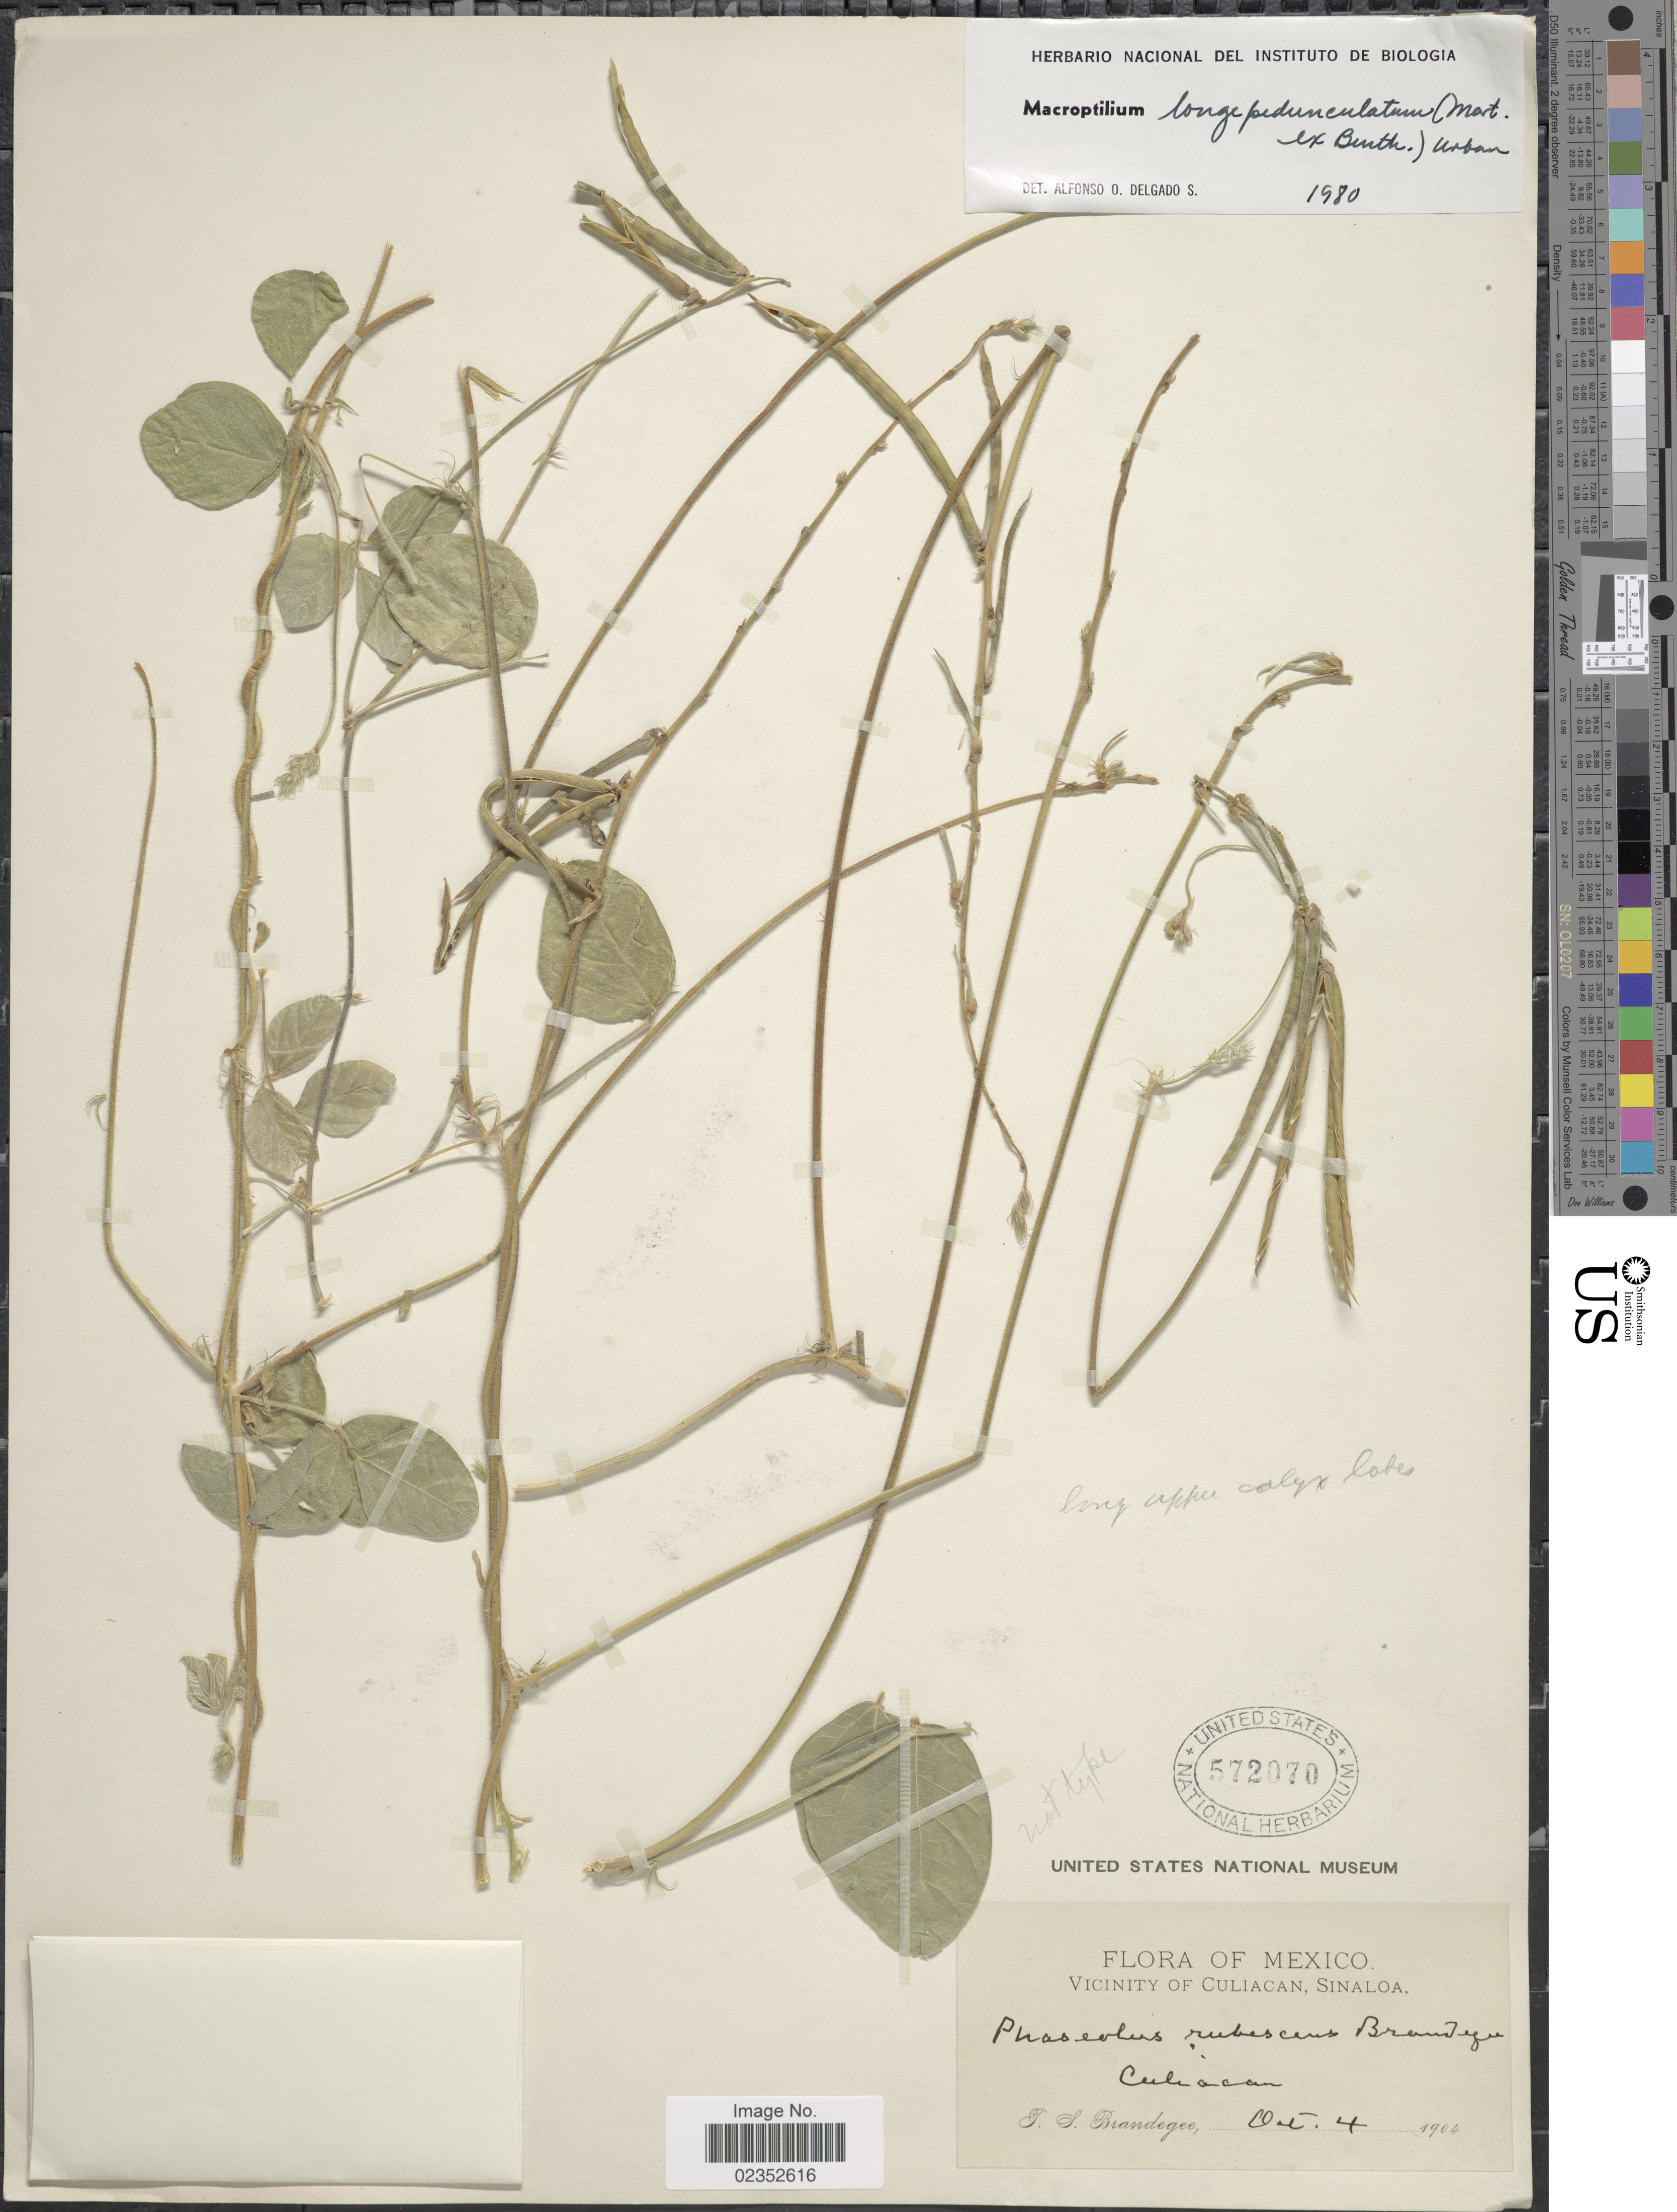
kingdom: Plantae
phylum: Tracheophyta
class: Magnoliopsida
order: Fabales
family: Fabaceae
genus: Macroptilium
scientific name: Macroptilium longepedunculatum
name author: (Benth.) Urb.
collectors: T. S. Brandegee (herbarium)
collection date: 1904-10-04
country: Mexico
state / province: Sinaloa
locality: Vicinity of Culiacan, Culiacan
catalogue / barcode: US 572070